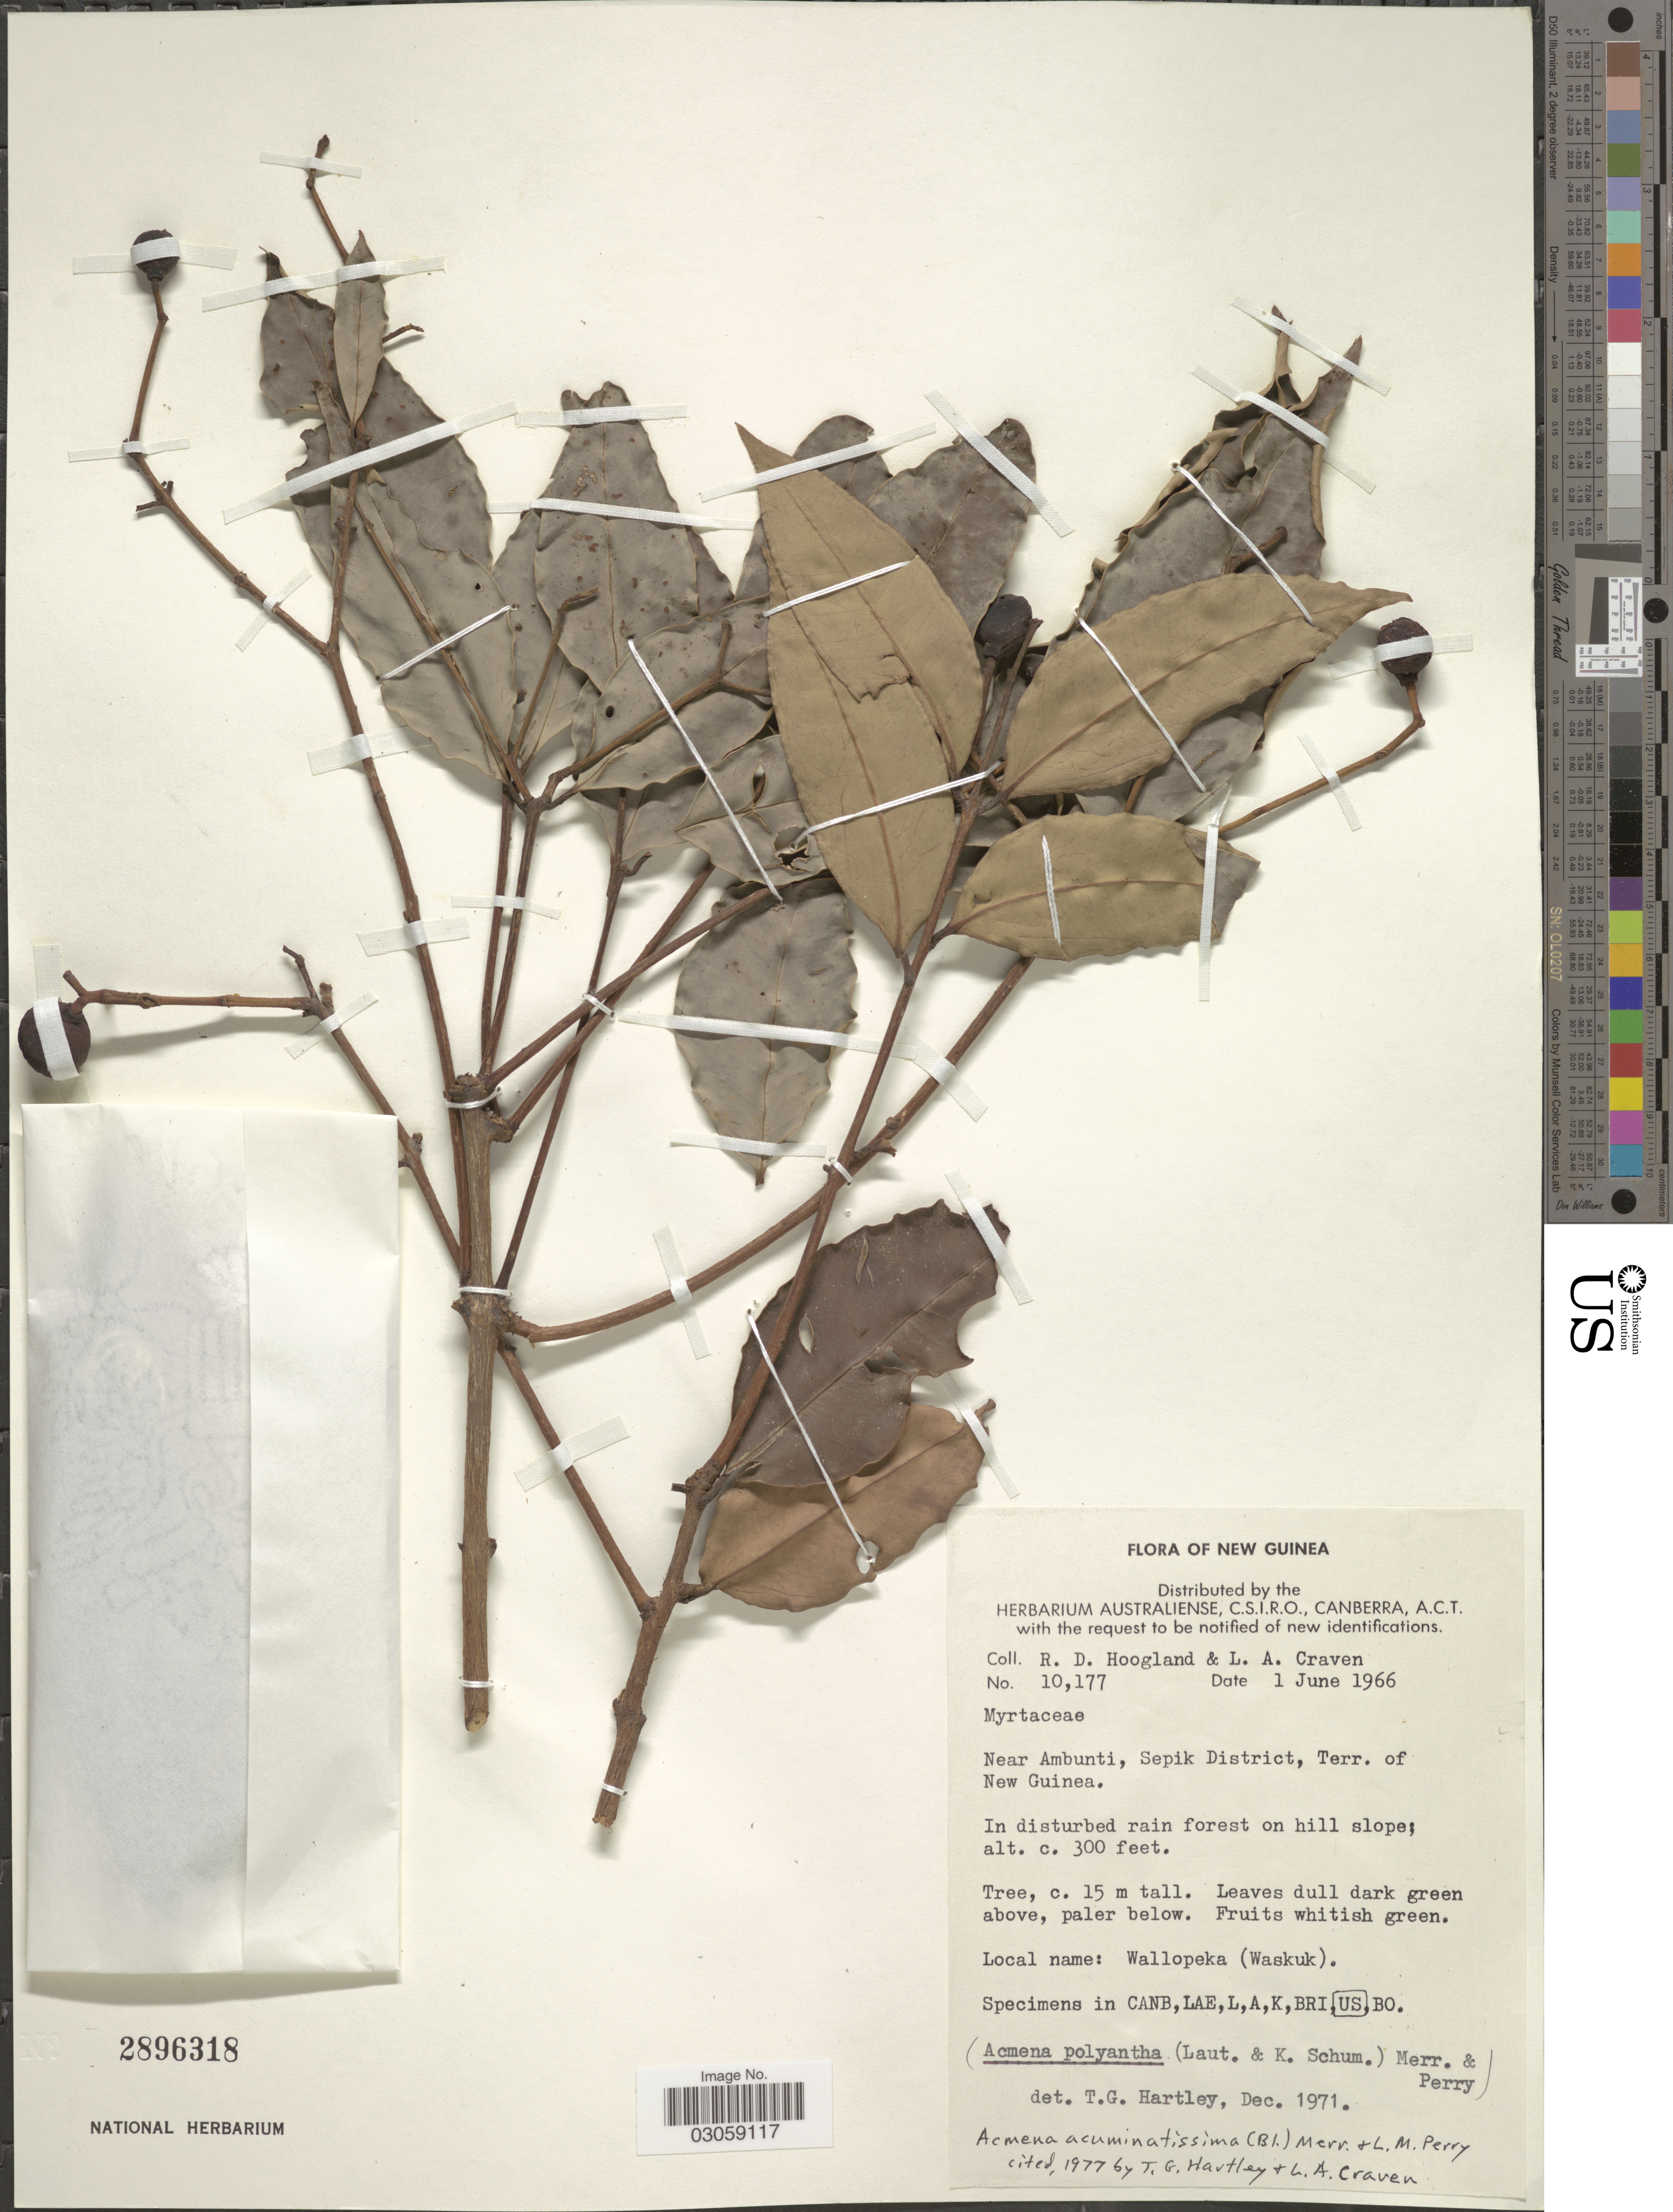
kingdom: Plantae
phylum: Tracheophyta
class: Magnoliopsida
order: Myrtales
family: Myrtaceae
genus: Syzygium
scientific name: Syzygium acuminatissimum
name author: (Blume) DC.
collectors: R. D. Hoogland & L. A. Craven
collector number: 10177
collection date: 1966-06-01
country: Papua New Guinea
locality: New Guinea, Near Ambunti, Sepik District, Terr. of New Guinea.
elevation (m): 91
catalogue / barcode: US 2896318